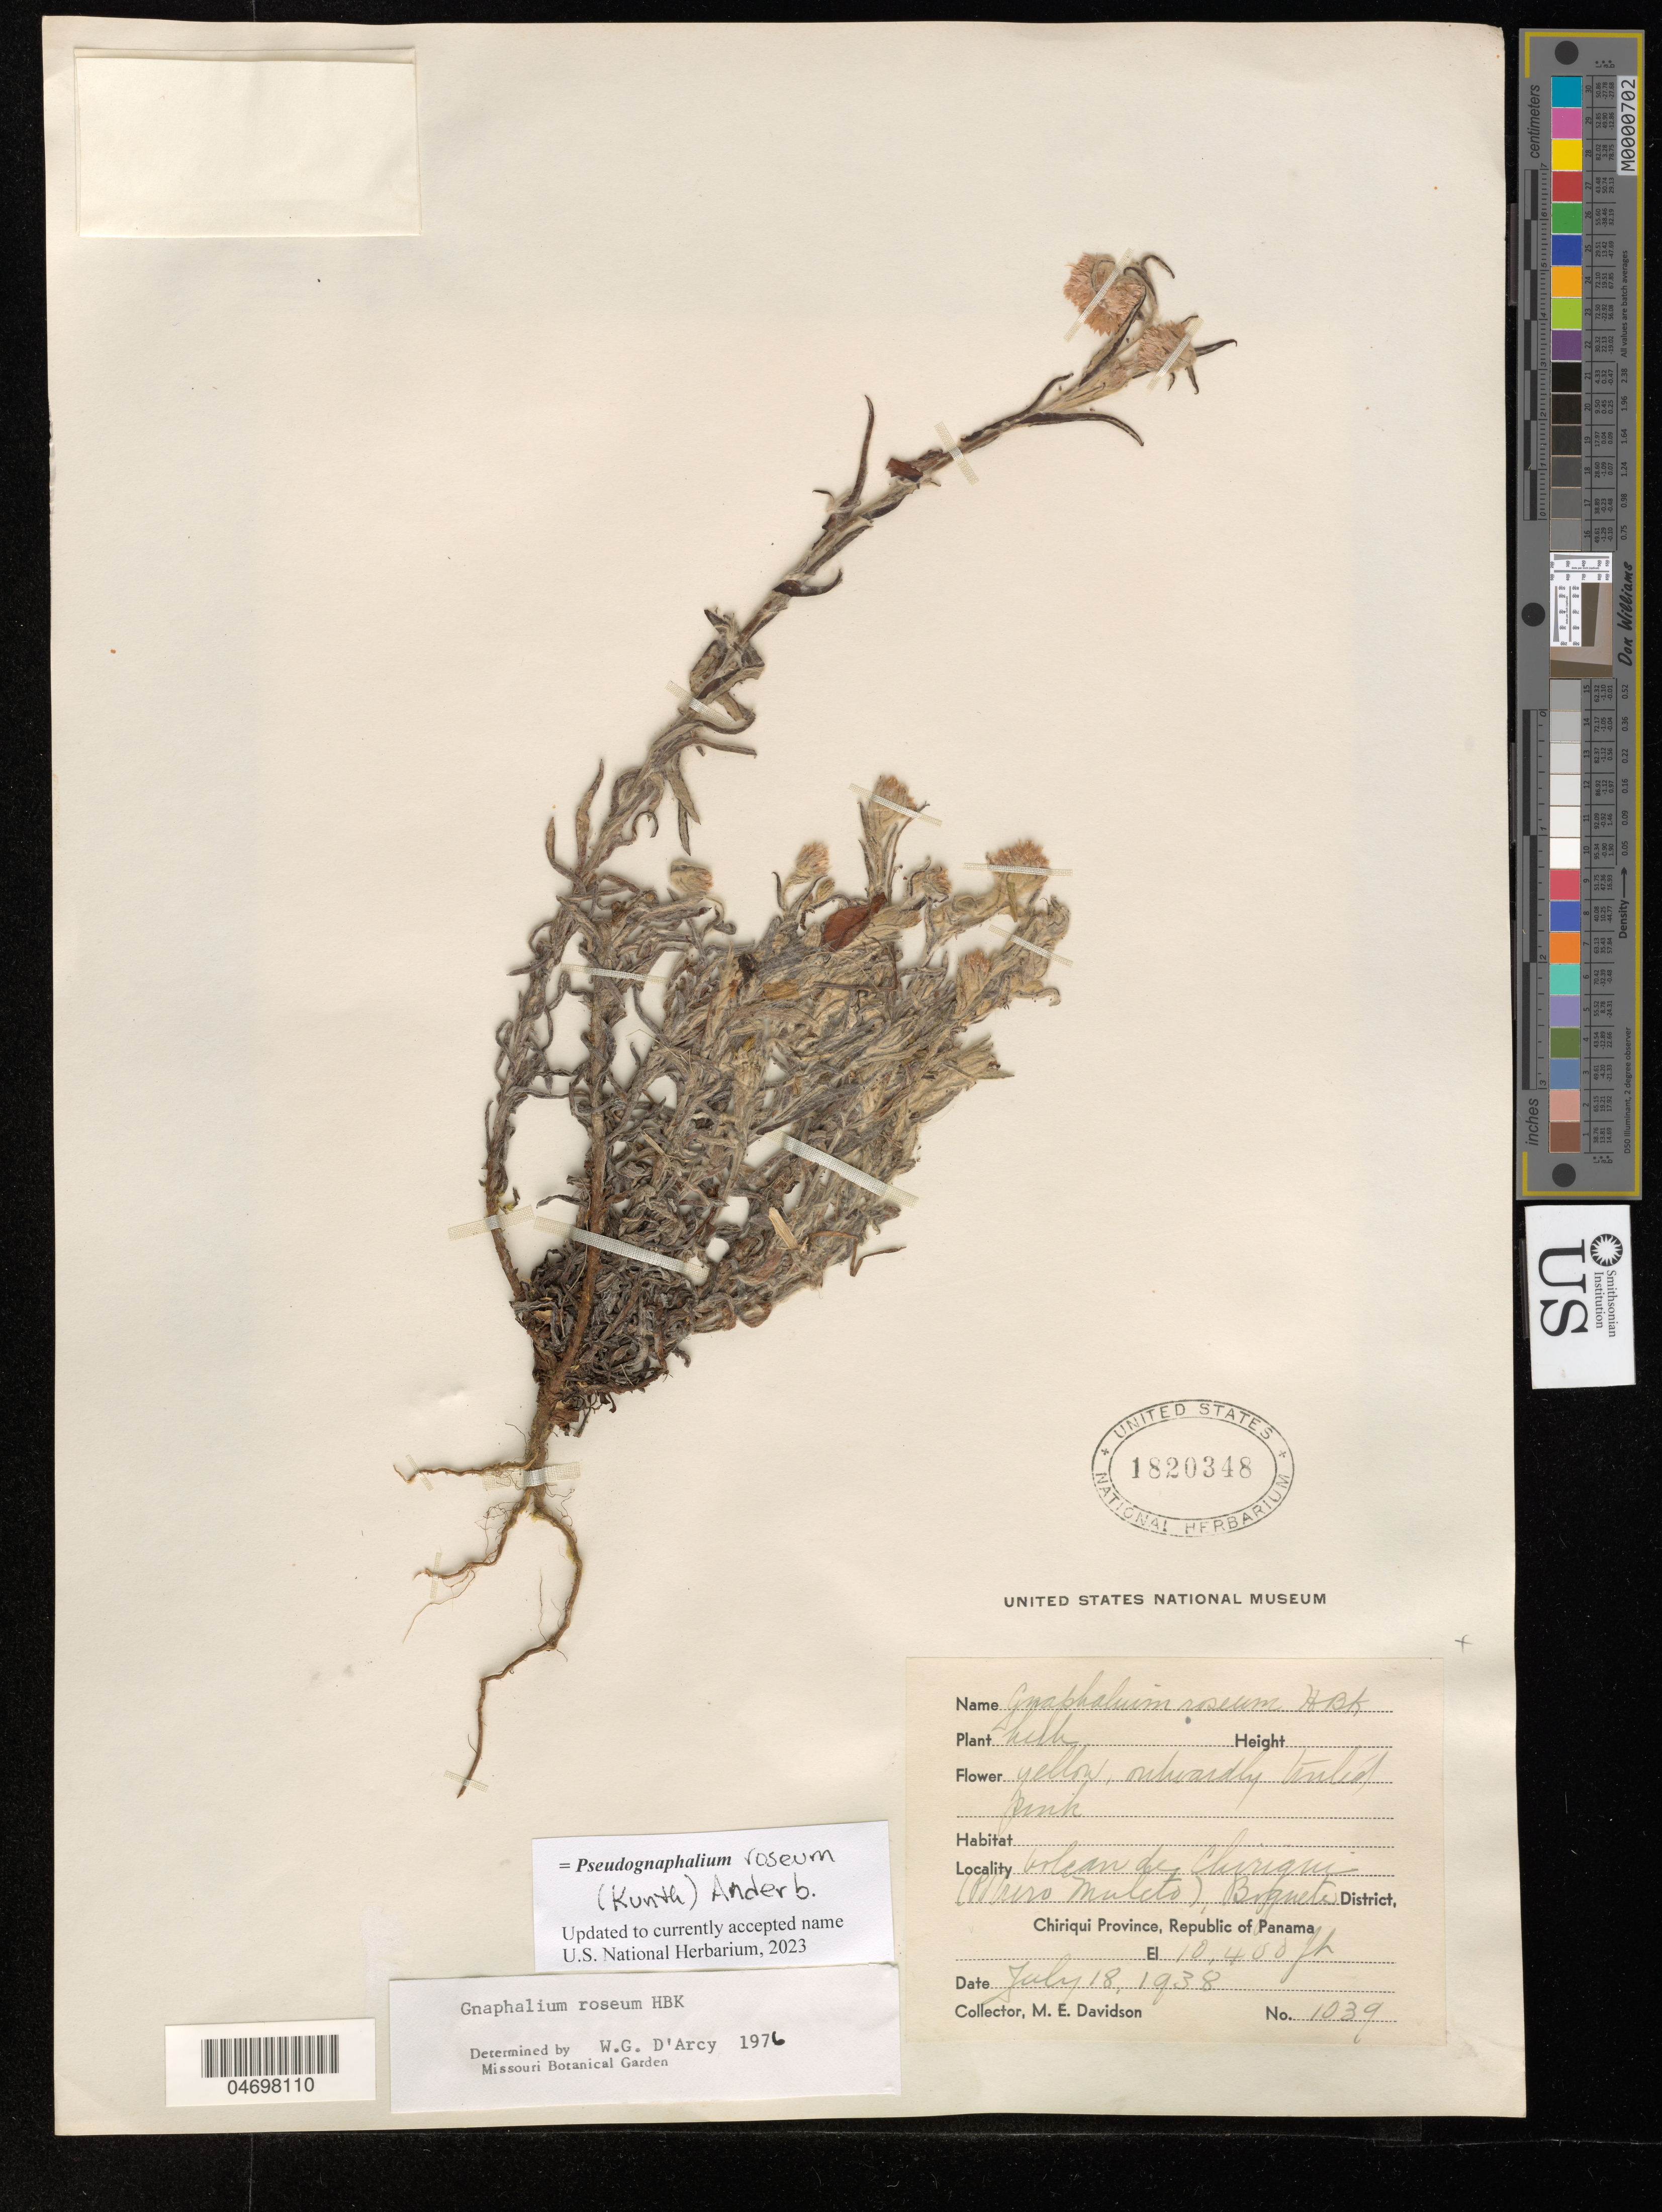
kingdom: Plantae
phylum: Tracheophyta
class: Magnoliopsida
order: Asterales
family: Asteraceae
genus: Pseudognaphalium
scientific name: Pseudognaphalium pruskii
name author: G.L. Nesom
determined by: Nesom, Guy L.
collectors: M. E. Davidson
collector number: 1039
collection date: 1938-07-18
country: Panama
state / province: Chiriqui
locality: Potrero Muleto, Volcan de Chiriqui, Boquete District, Chirqui Province, Republic of Panama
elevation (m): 3170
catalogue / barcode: US 1820348